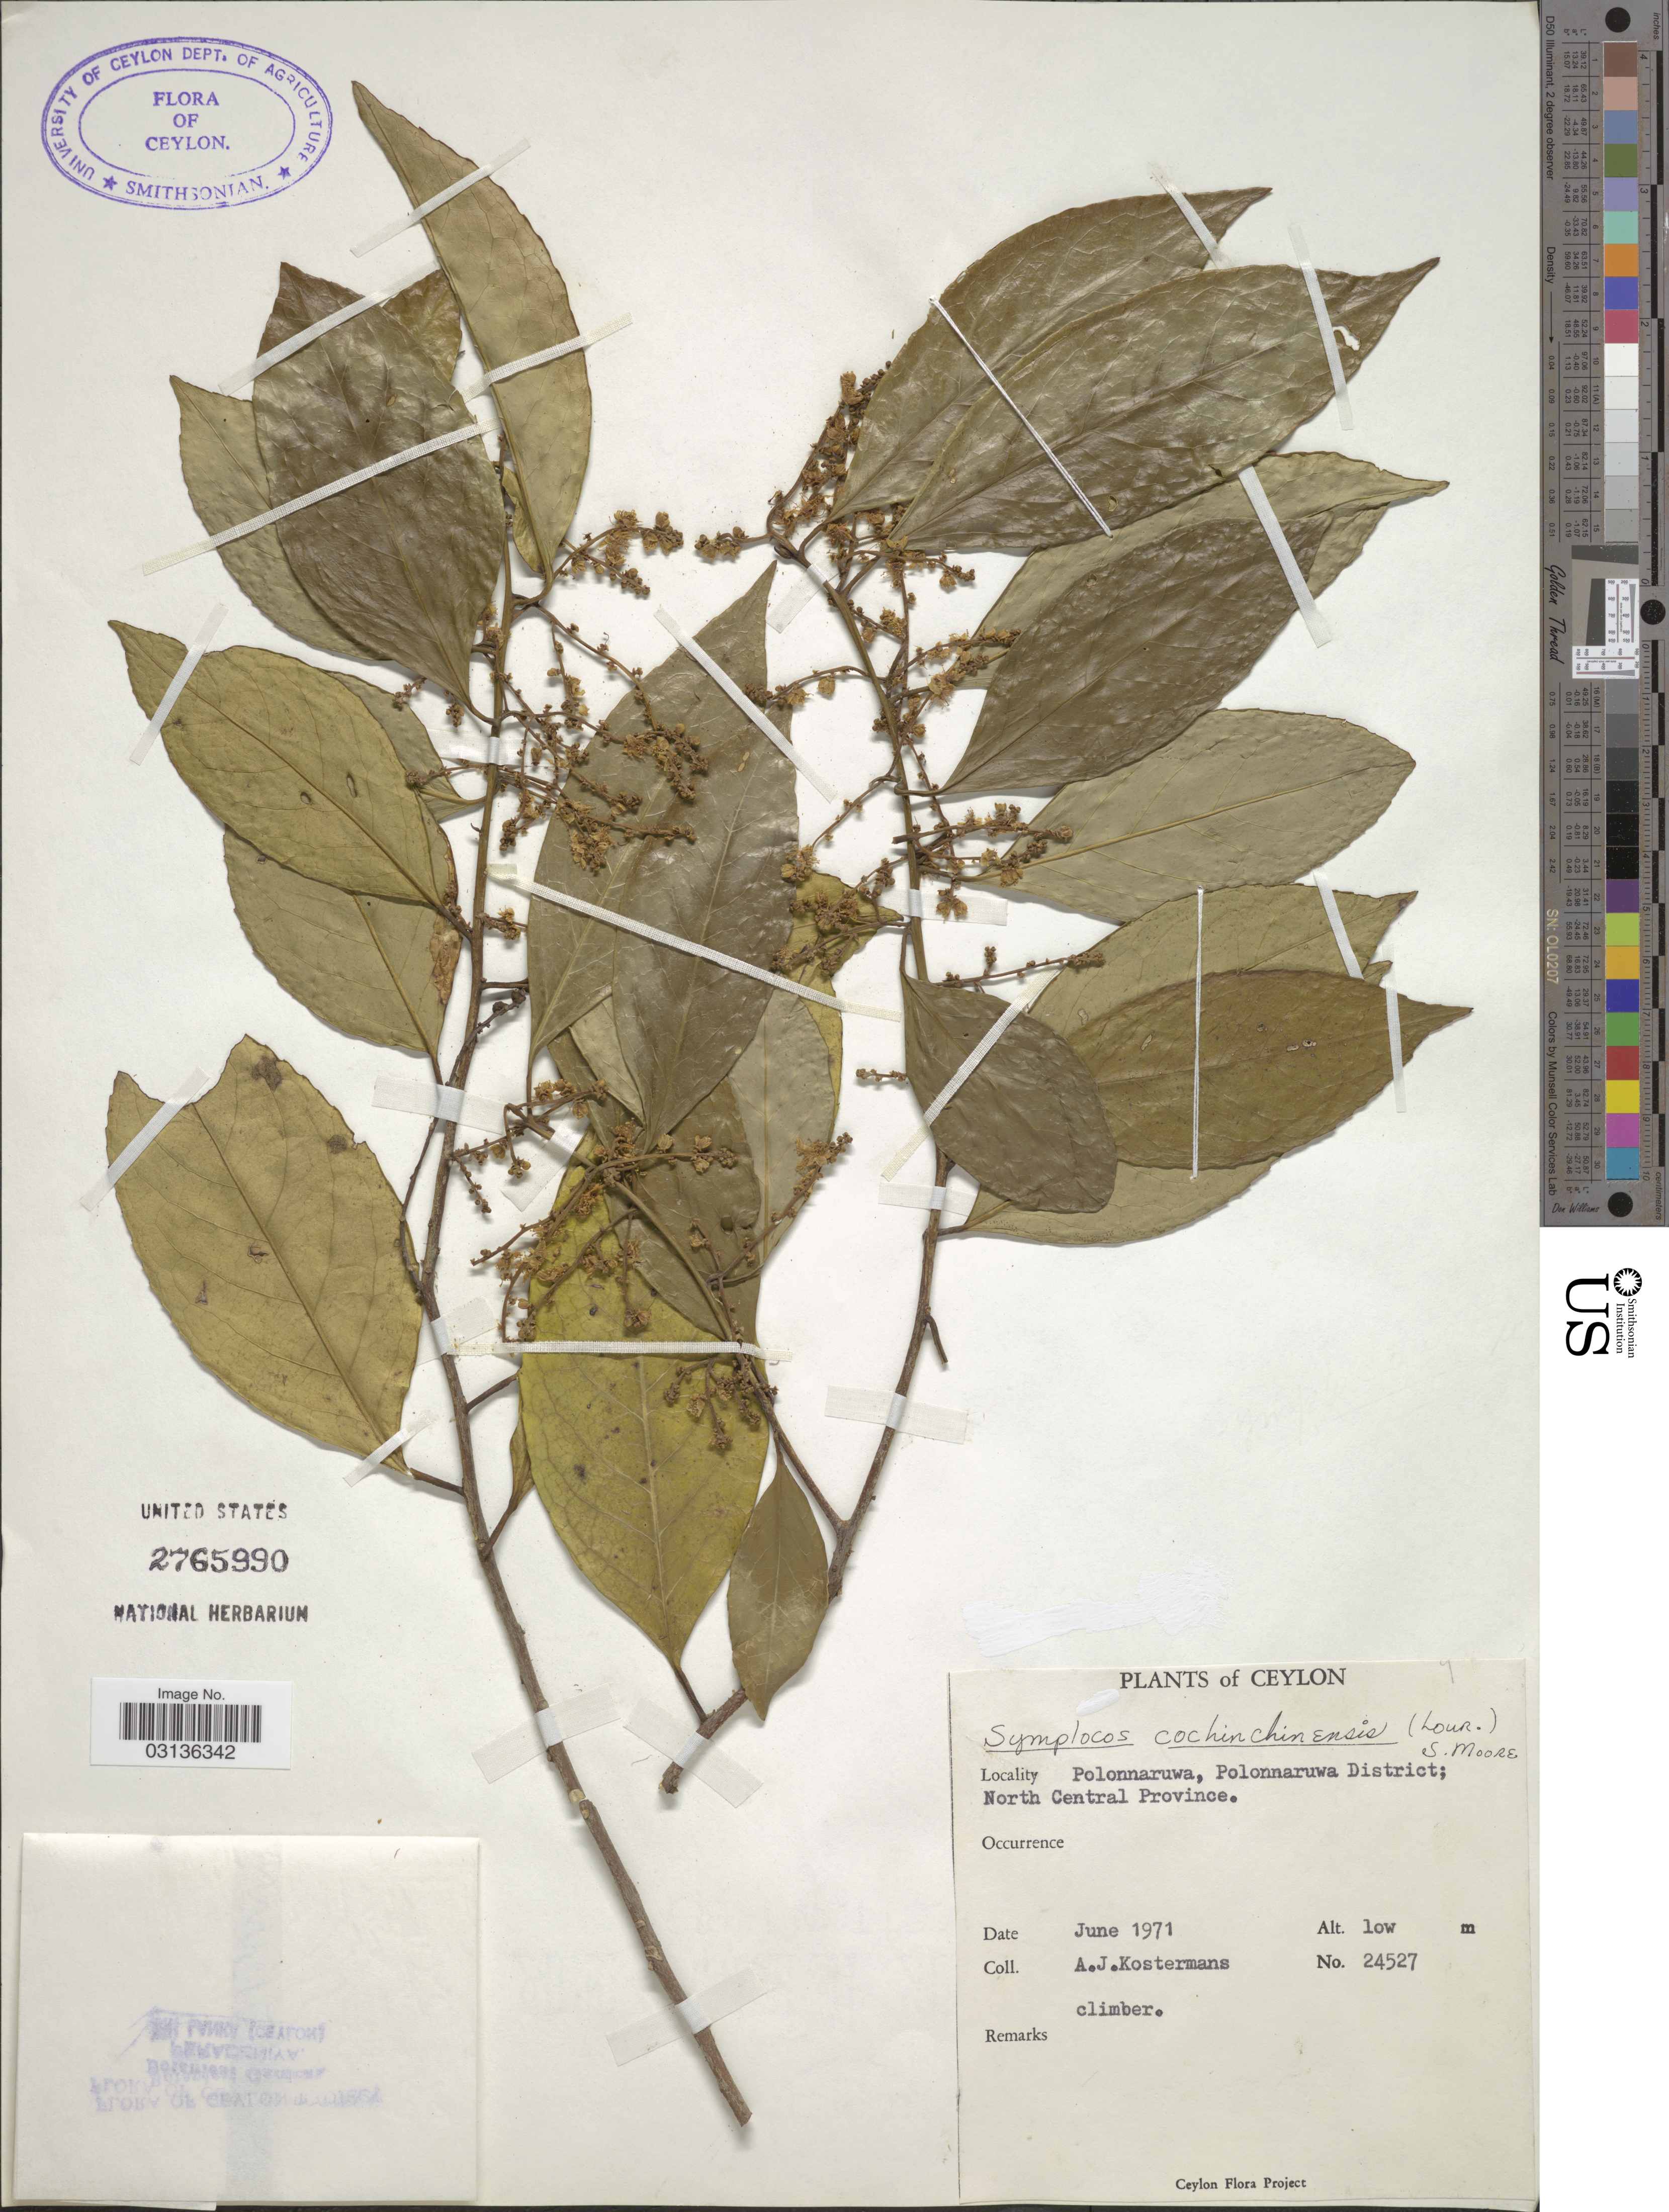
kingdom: Plantae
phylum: Tracheophyta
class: Magnoliopsida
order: Ericales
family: Symplocaceae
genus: Symplocos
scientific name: Symplocos cochinchinensis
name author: (Lour.) S. Moore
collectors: A. J. G. Kostermans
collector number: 24527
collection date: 1971-06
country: Sri Lanka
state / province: North Central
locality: Ceylon. Polonnaruwa, Polonnaruwa District; North Central Province.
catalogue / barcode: US 2765990